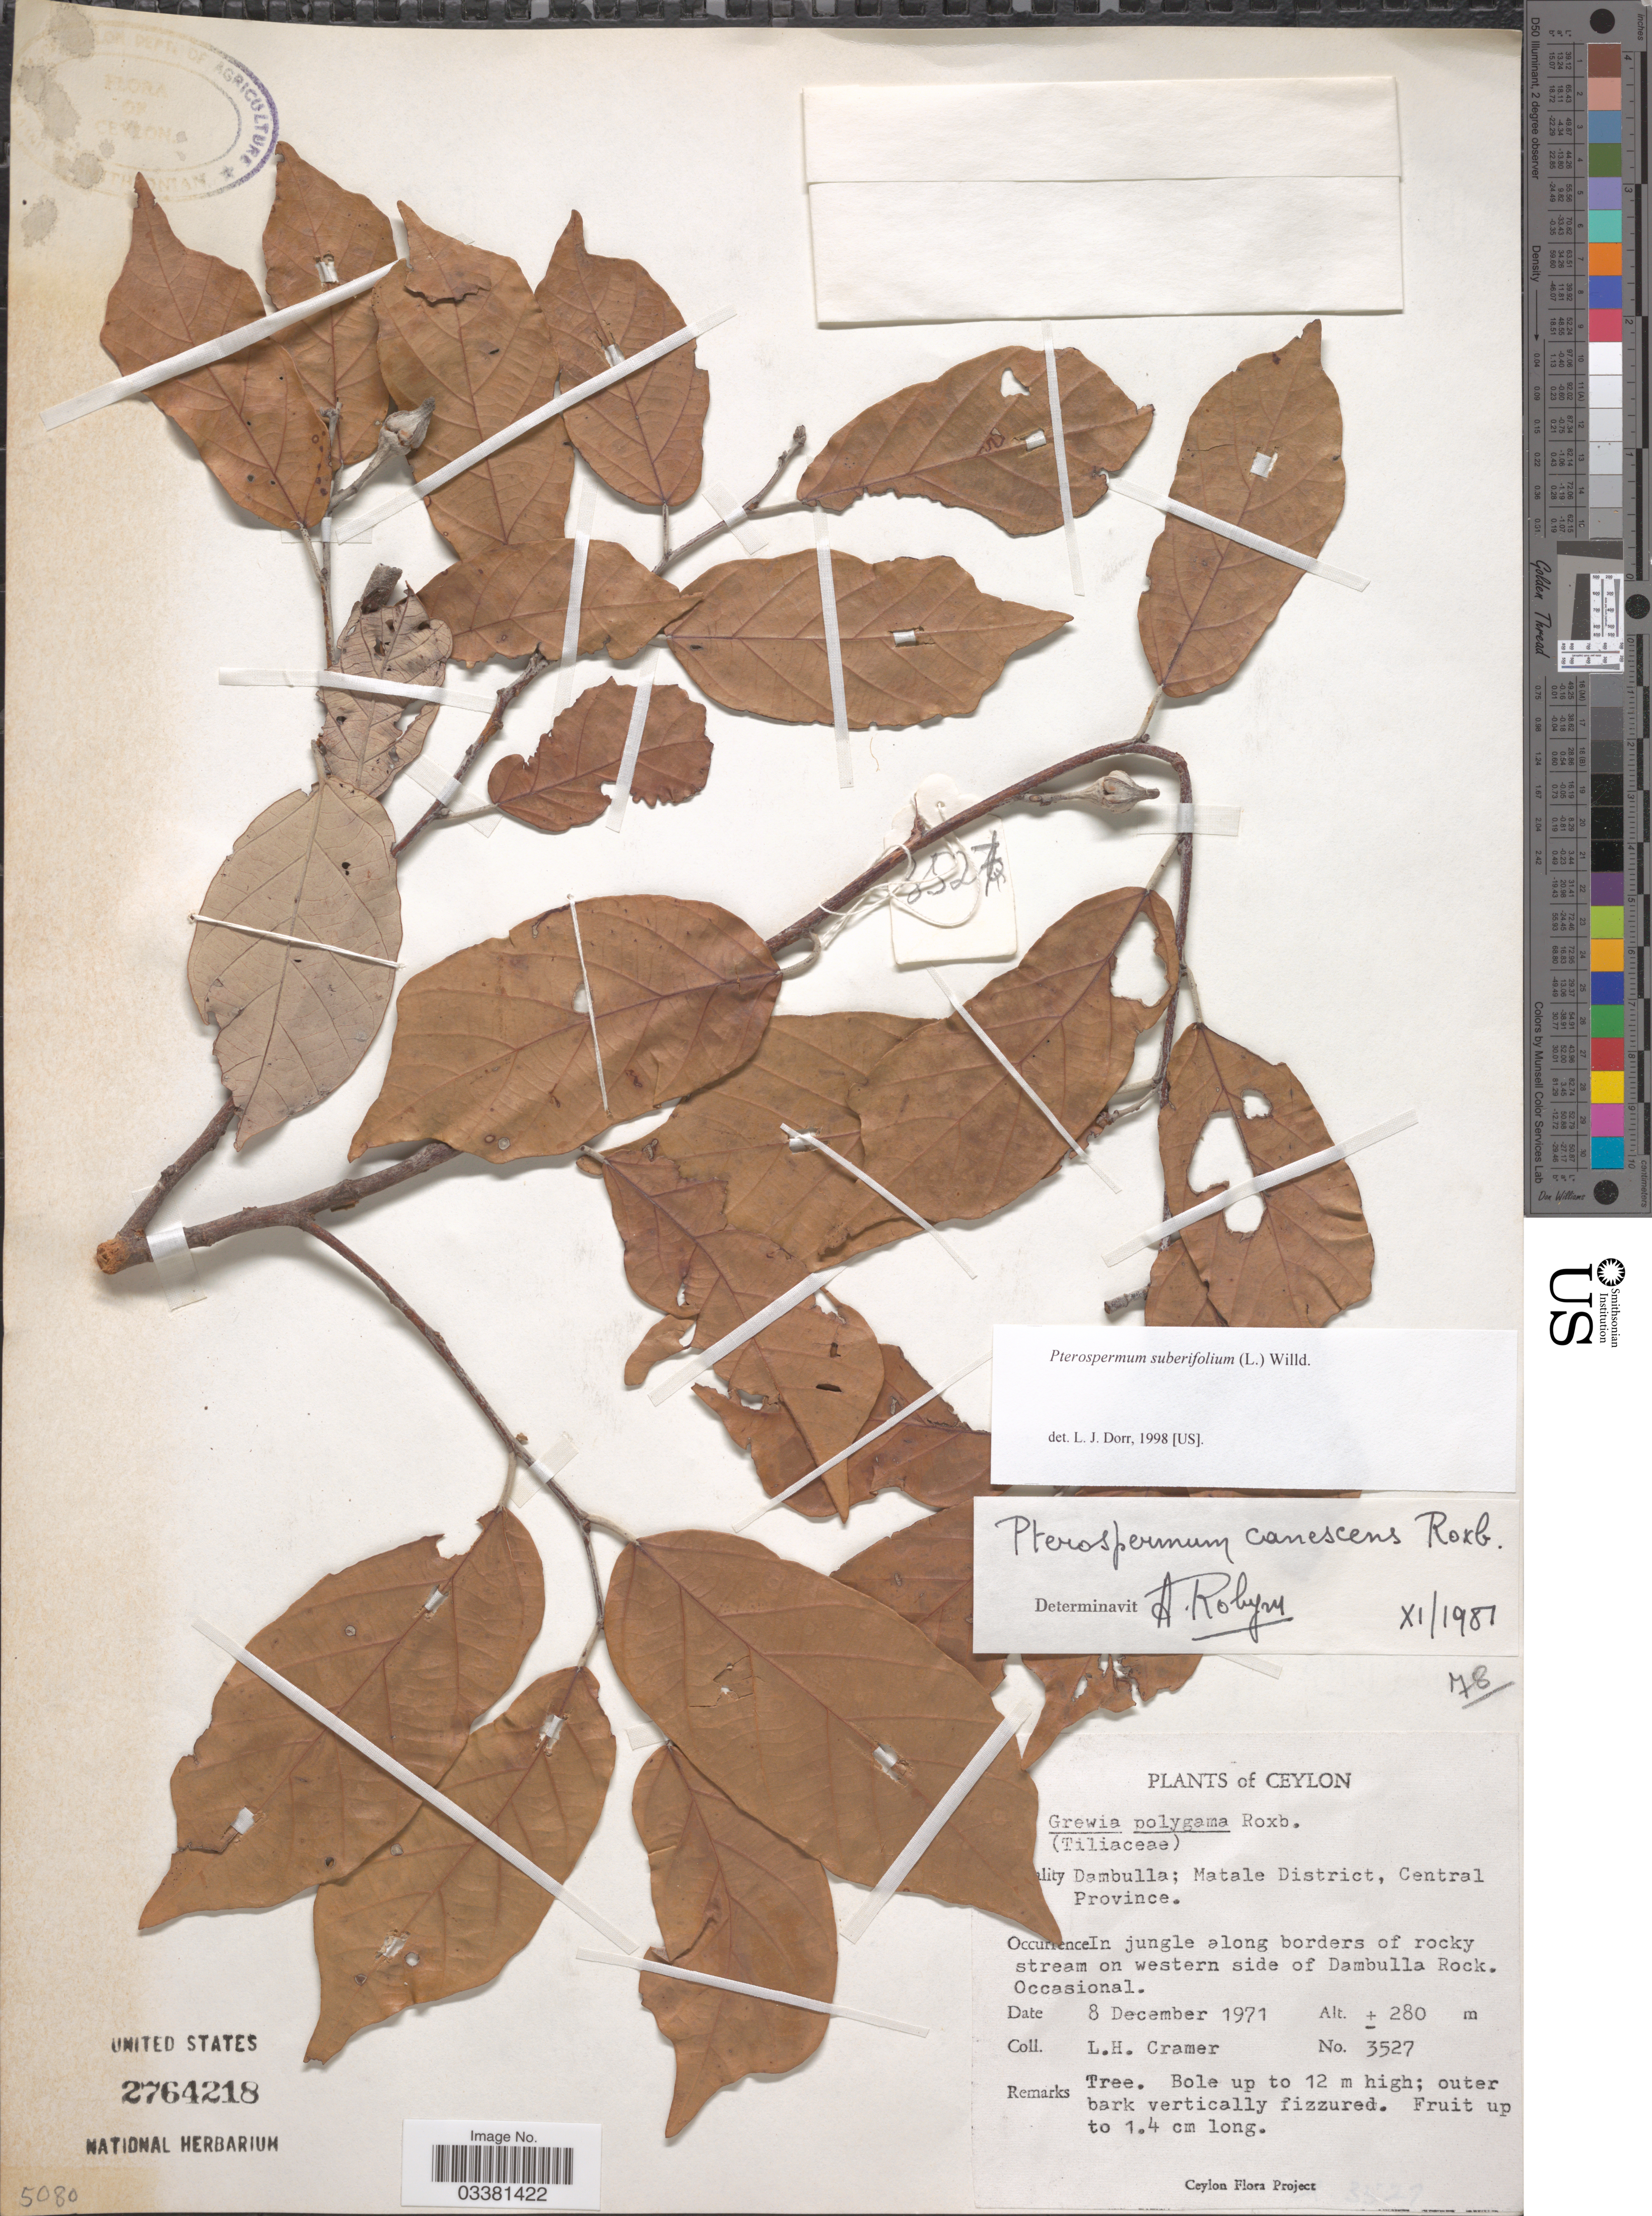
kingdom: Plantae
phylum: Tracheophyta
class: Magnoliopsida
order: Malvales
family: Malvaceae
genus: Pterospermum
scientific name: Pterospermum suberifolium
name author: (L.) Raeusch.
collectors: L. H. Cramer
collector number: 3527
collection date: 1971-12-08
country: Sri Lanka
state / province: Central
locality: Ceylon. Dambulla; Matale District.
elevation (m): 280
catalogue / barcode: US 2764218